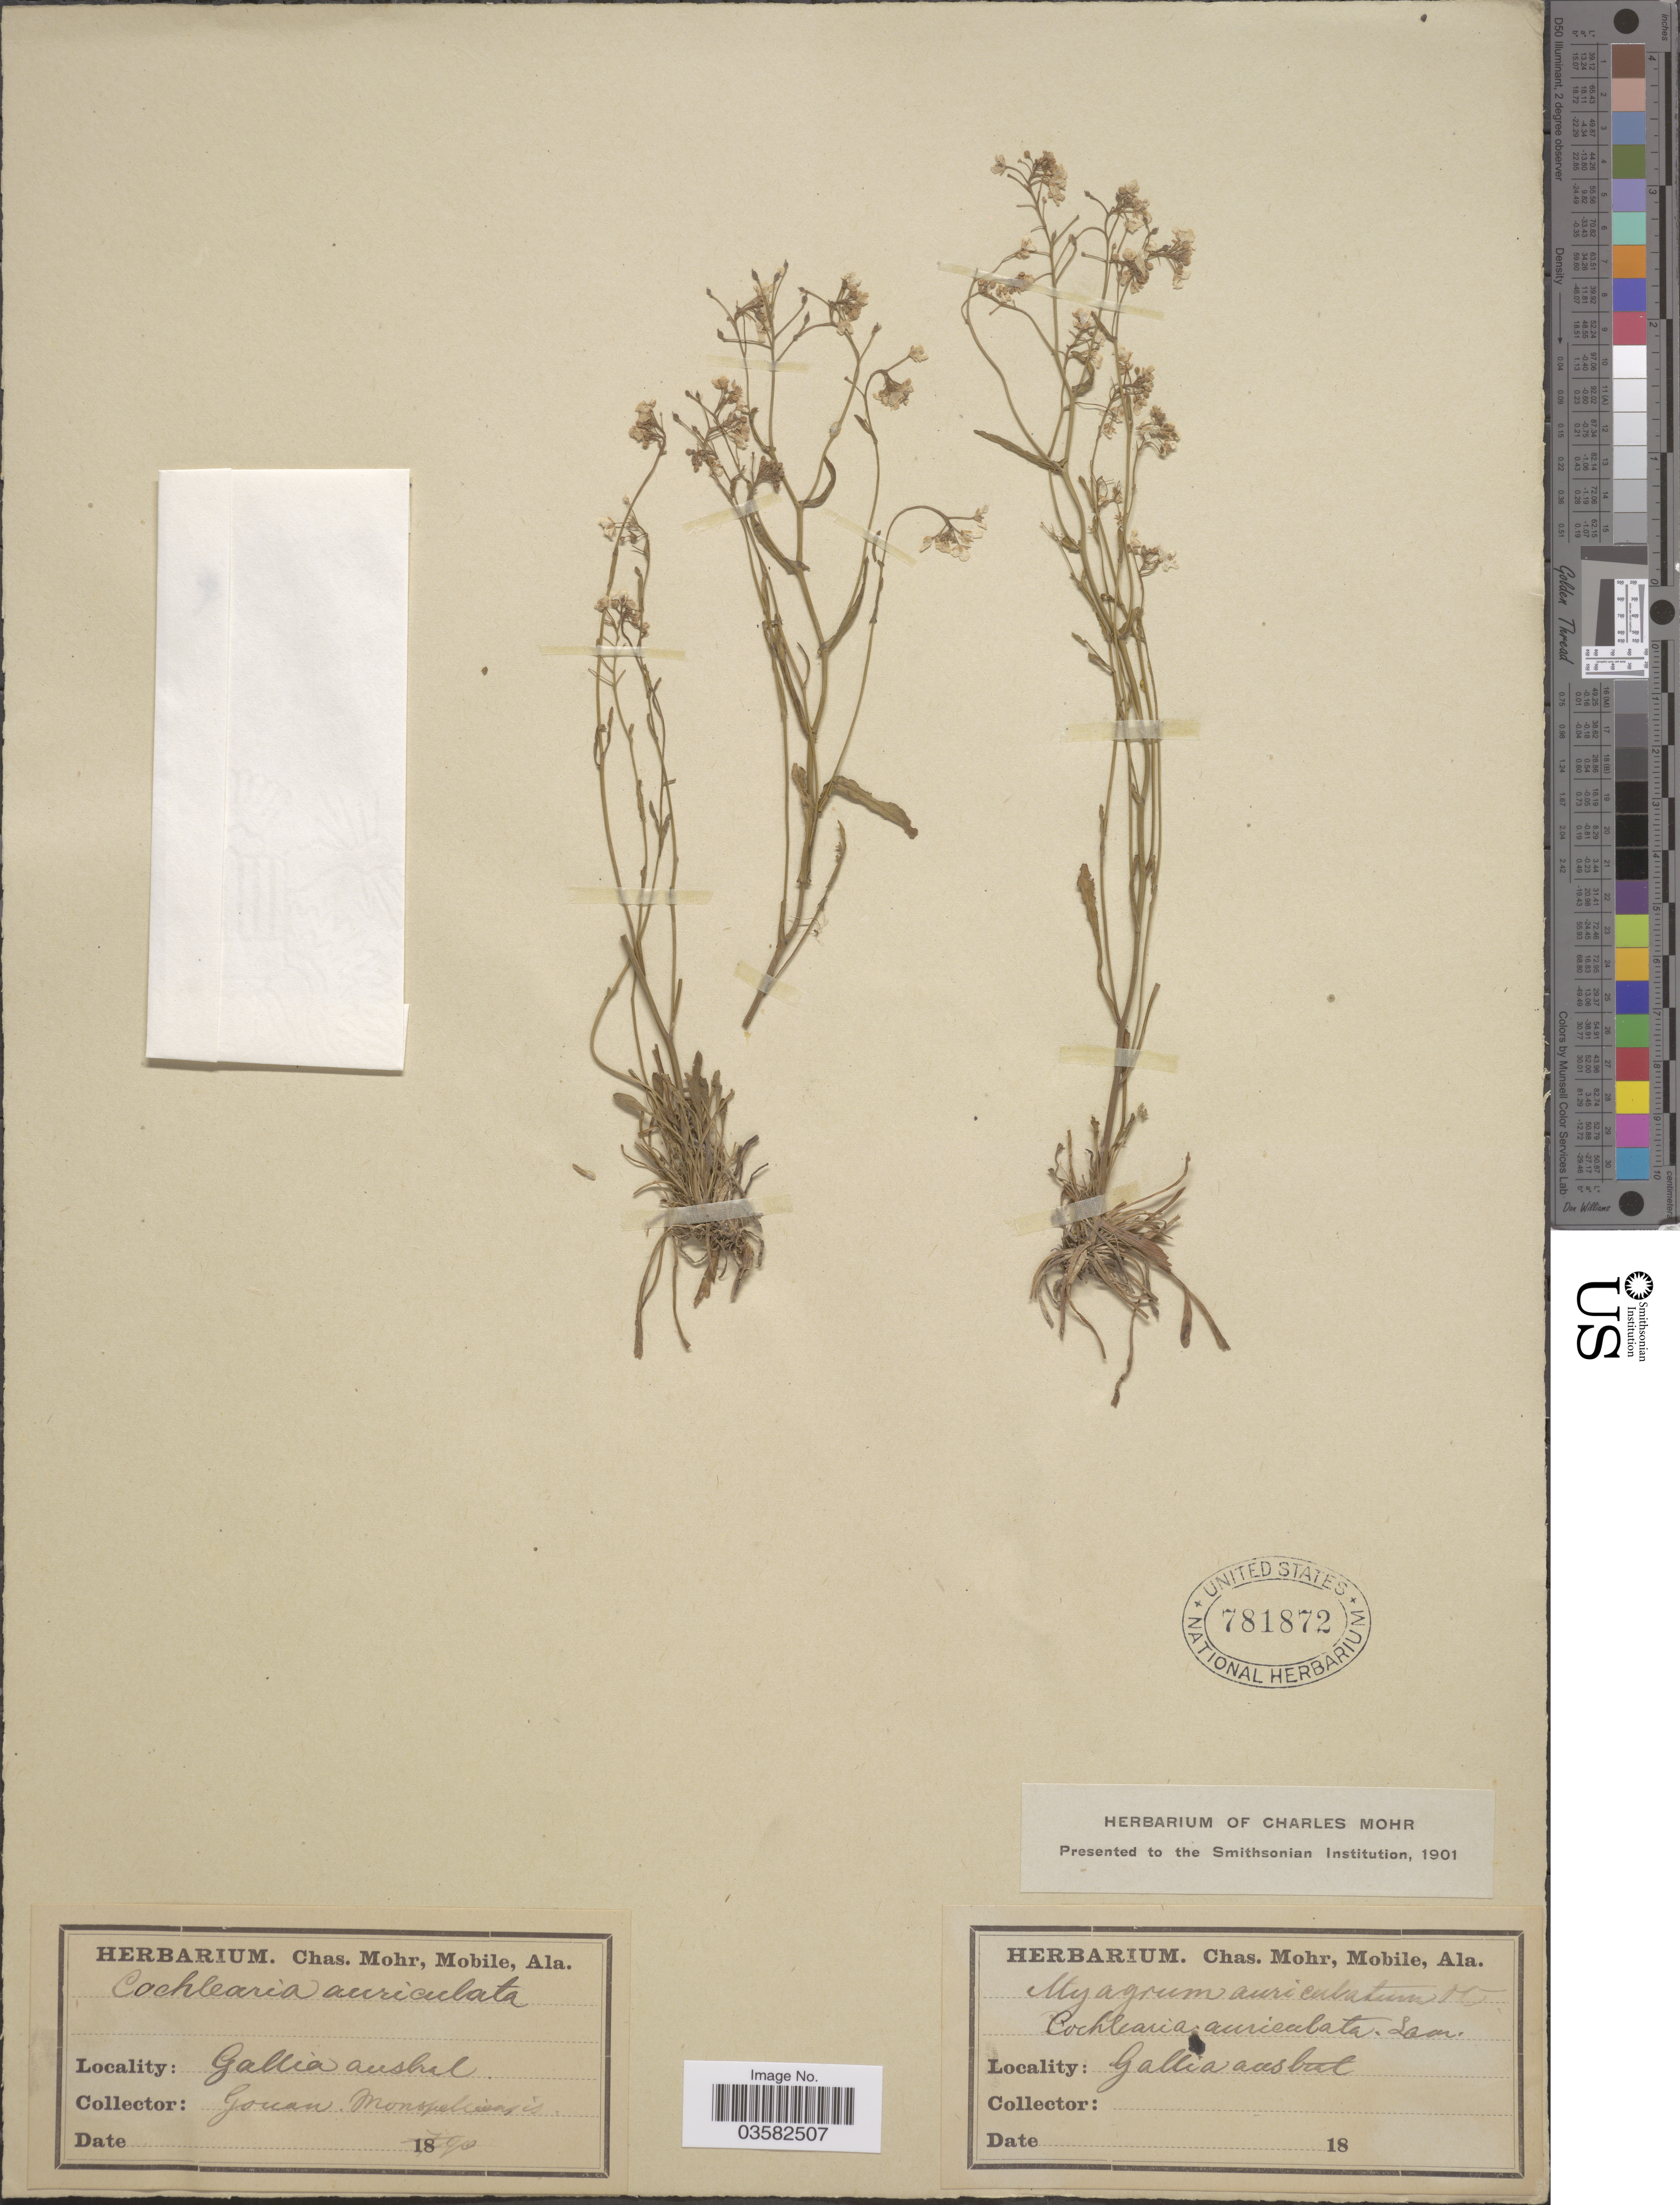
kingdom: Plantae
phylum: Tracheophyta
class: Magnoliopsida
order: Brassicales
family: Brassicaceae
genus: Cochlearia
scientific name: Cochlearia auriculata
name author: Lam.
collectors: -. Gouan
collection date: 1890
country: France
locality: Gallia austral. Monspelliensis.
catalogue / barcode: US 781872